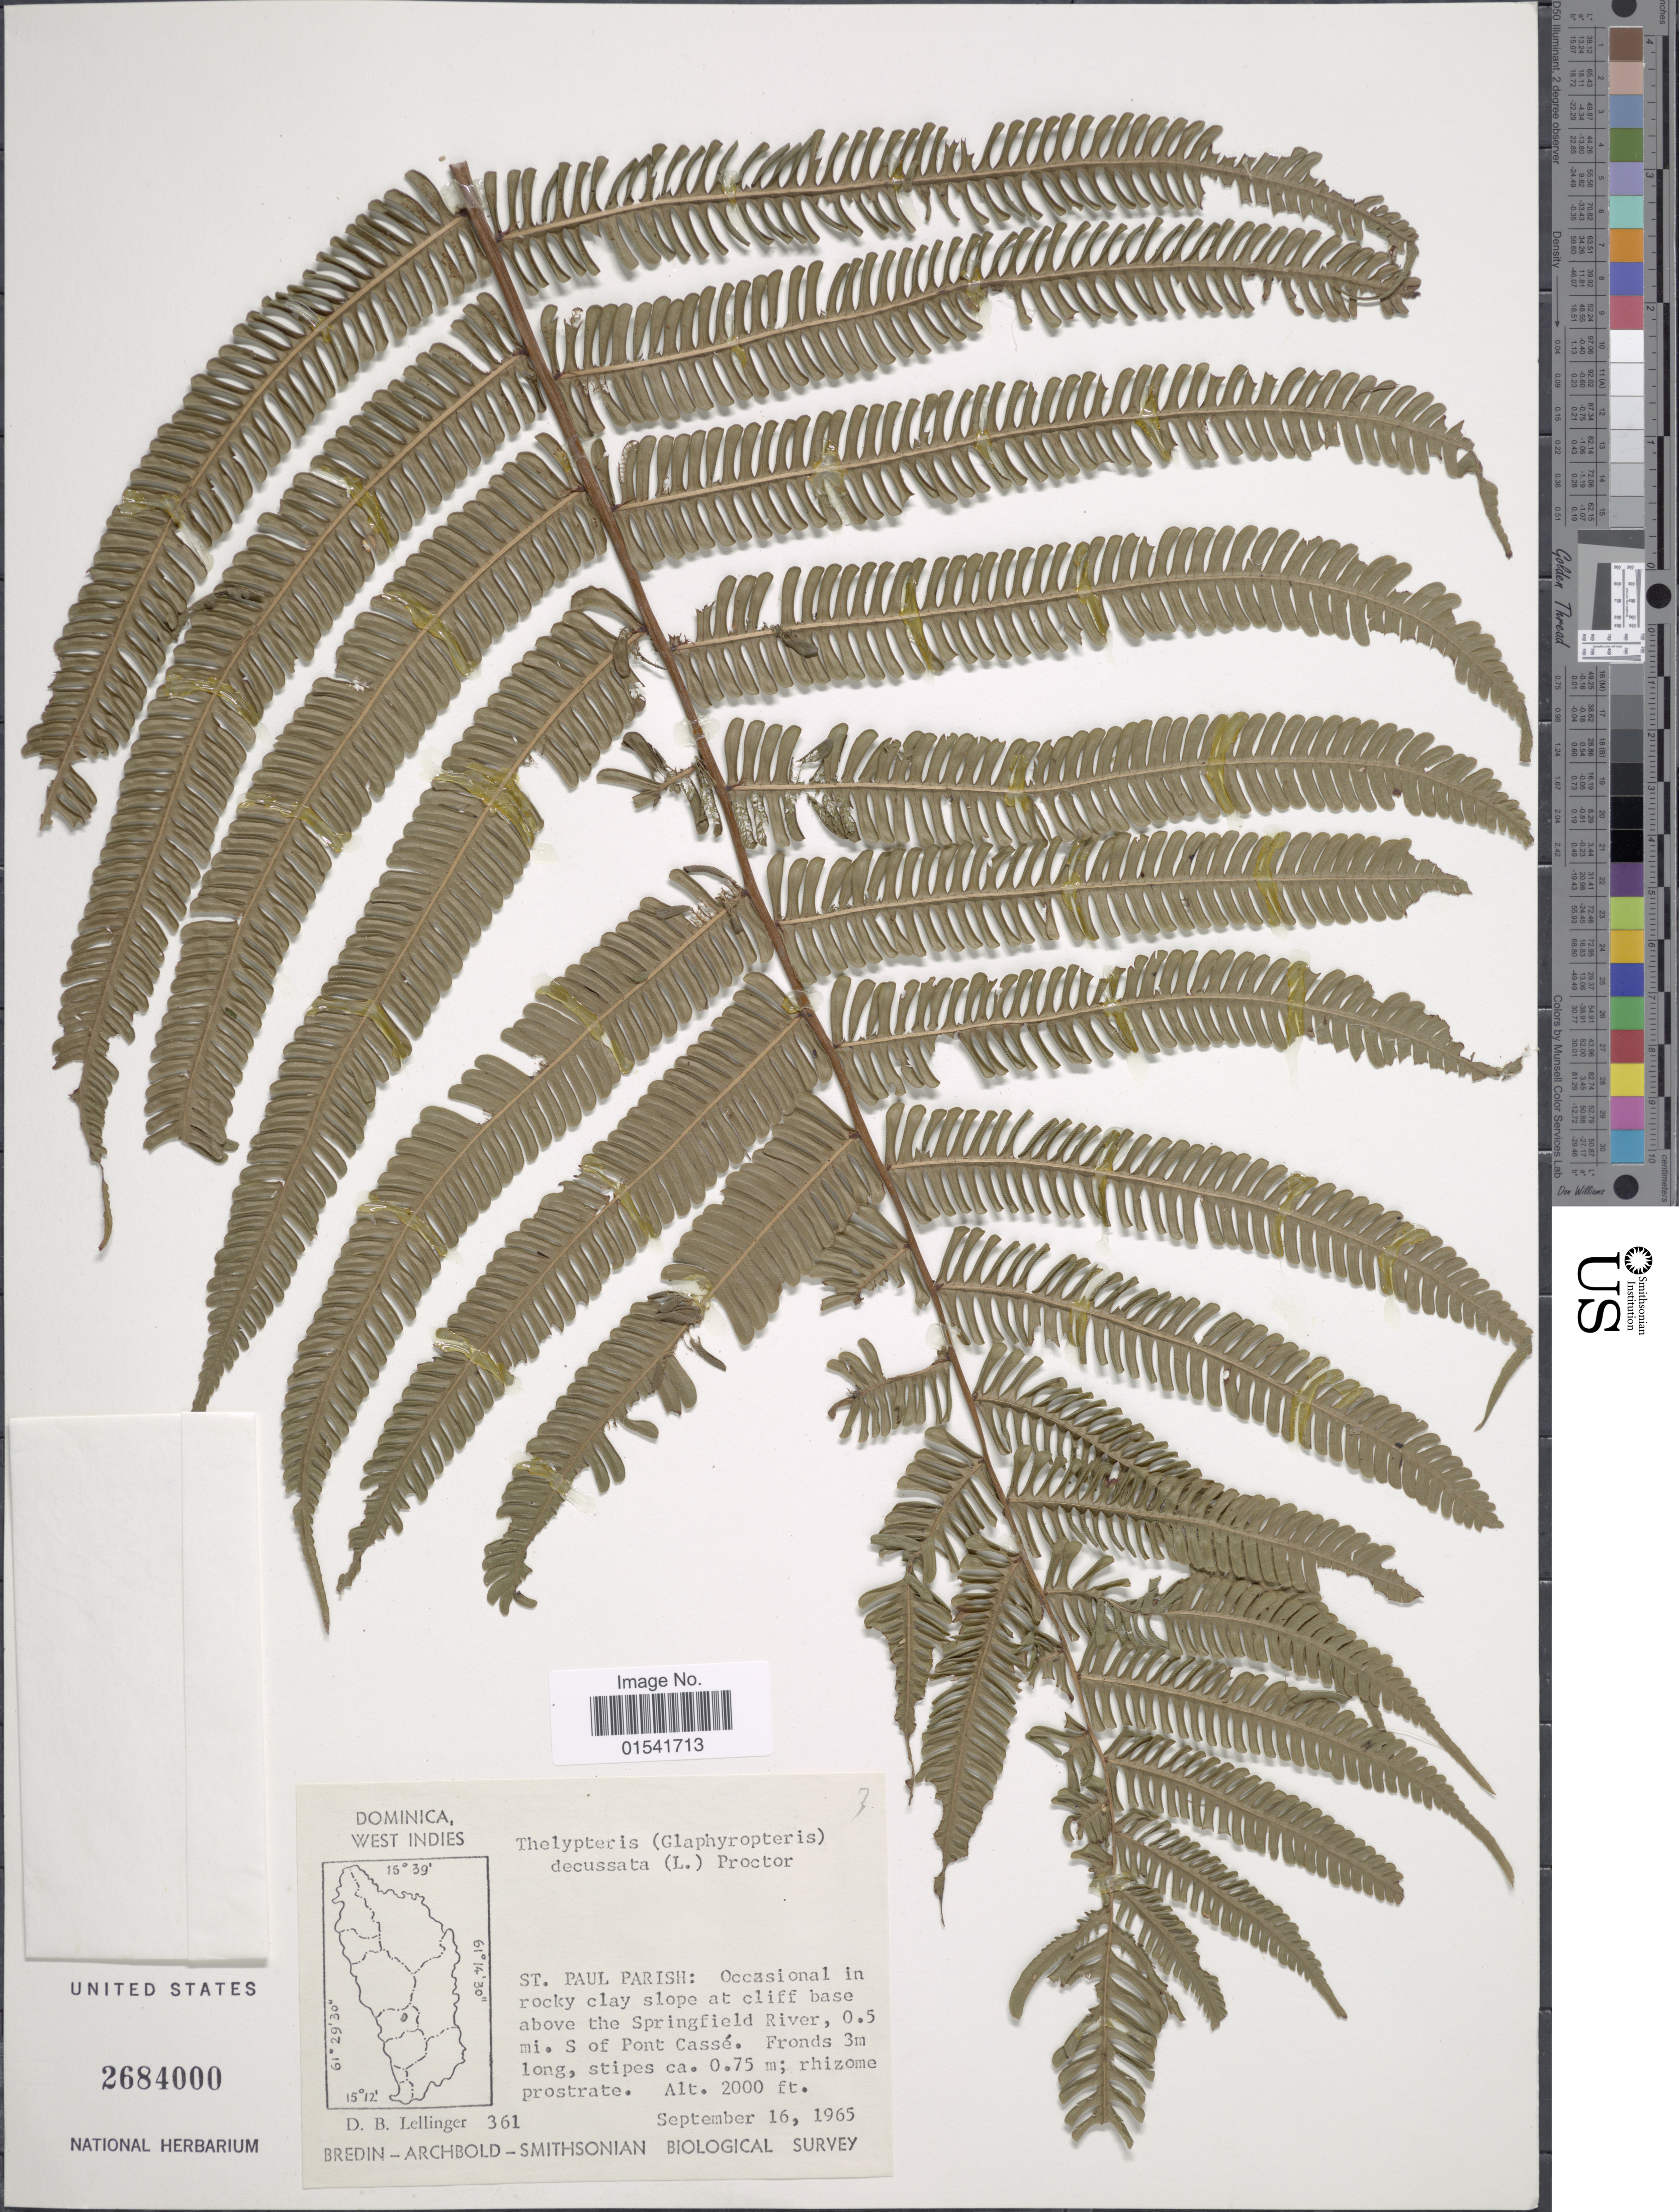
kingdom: Plantae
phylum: Tracheophyta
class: Polypodiopsida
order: Polypodiales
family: Thelypteridaceae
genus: Steiropteris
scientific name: Steiropteris decussata (L.) comb. nov., ined. 2015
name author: (L.)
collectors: D. B. Lellinger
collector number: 361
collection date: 1965-09-16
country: Dominica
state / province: St. Paul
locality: West Indies, St. Paul Parish: Occasional in rocky clay slope at cliff base above the Springfield River, 0.5 mi. S of Pont Cassé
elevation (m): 610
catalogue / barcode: US 2684000